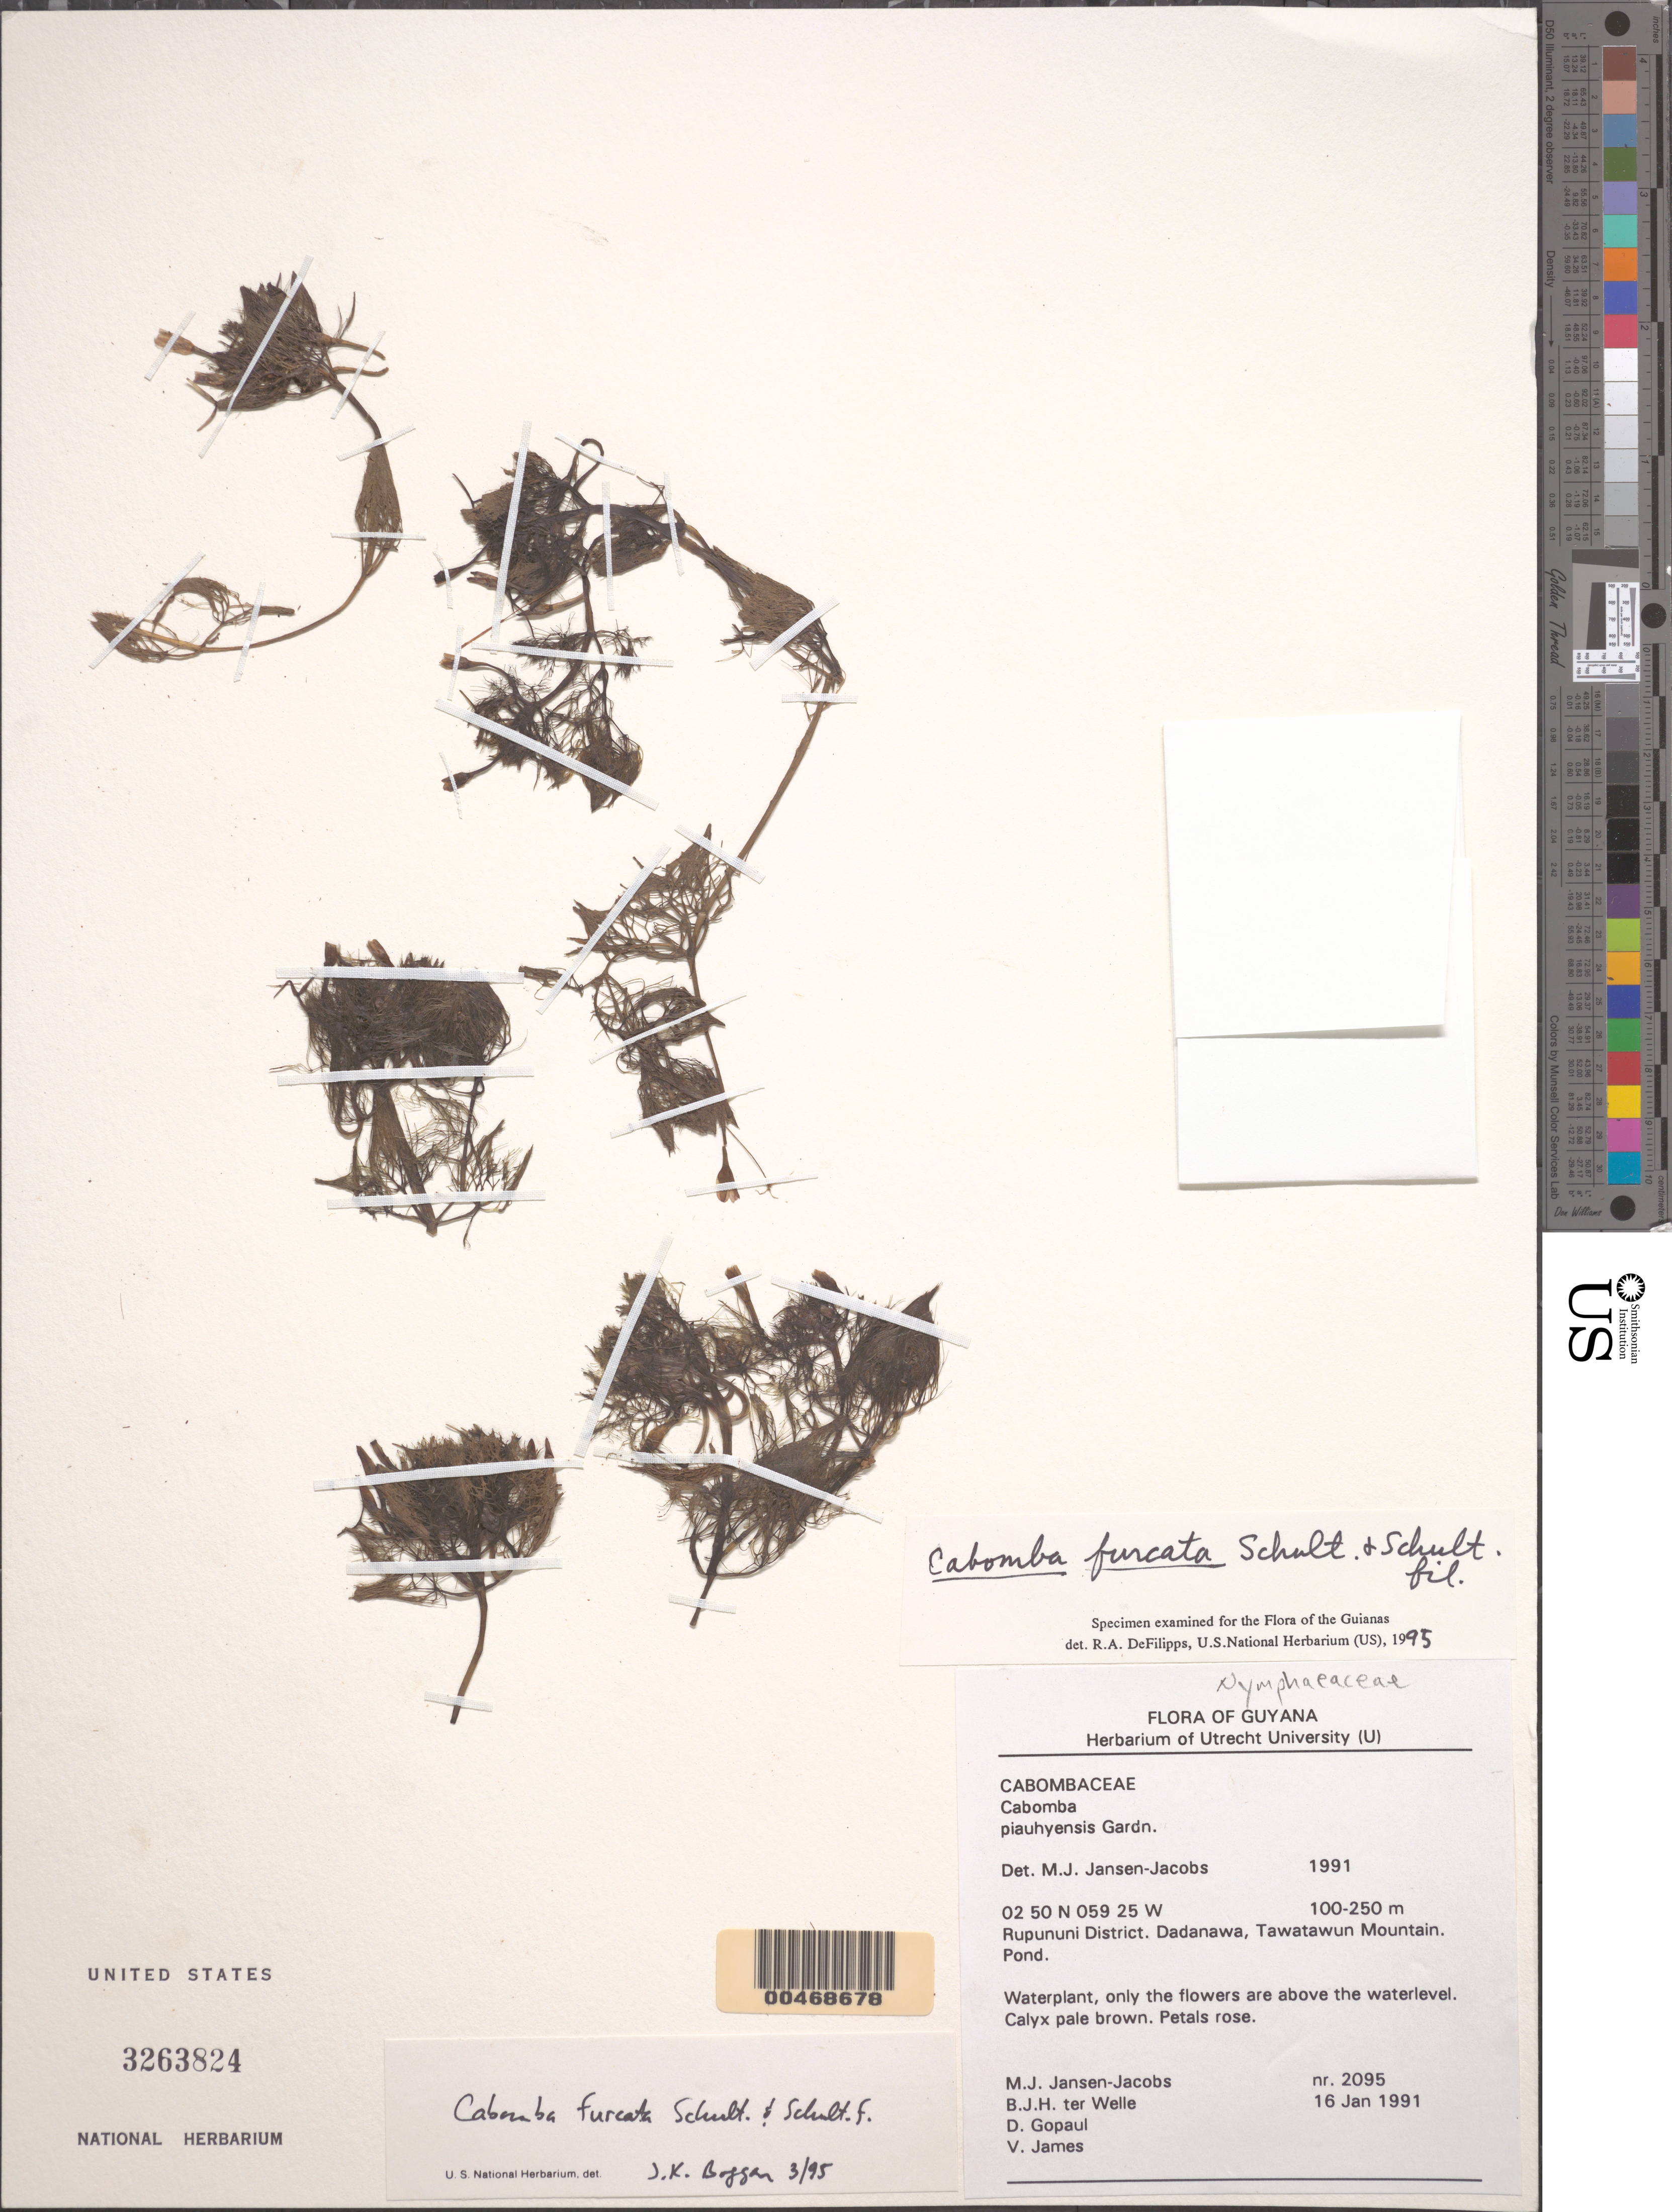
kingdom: Plantae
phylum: Tracheophyta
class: Magnoliopsida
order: Nymphaeales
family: Cabombaceae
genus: Cabomba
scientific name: Cabomba furcata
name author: Schult. & Schult. f.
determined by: DeFilipps, R. A.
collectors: M. J. Jansen-Jacobs, B. Welle, D. Gopaul & V. James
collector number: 2095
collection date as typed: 16-Jan-91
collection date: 1991-01-16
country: Guyana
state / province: U. Takutu-U. Essequibo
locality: Tawatawun Mountain, Dadanawa, Rupununi District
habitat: Pond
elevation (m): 100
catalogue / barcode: US 3263824